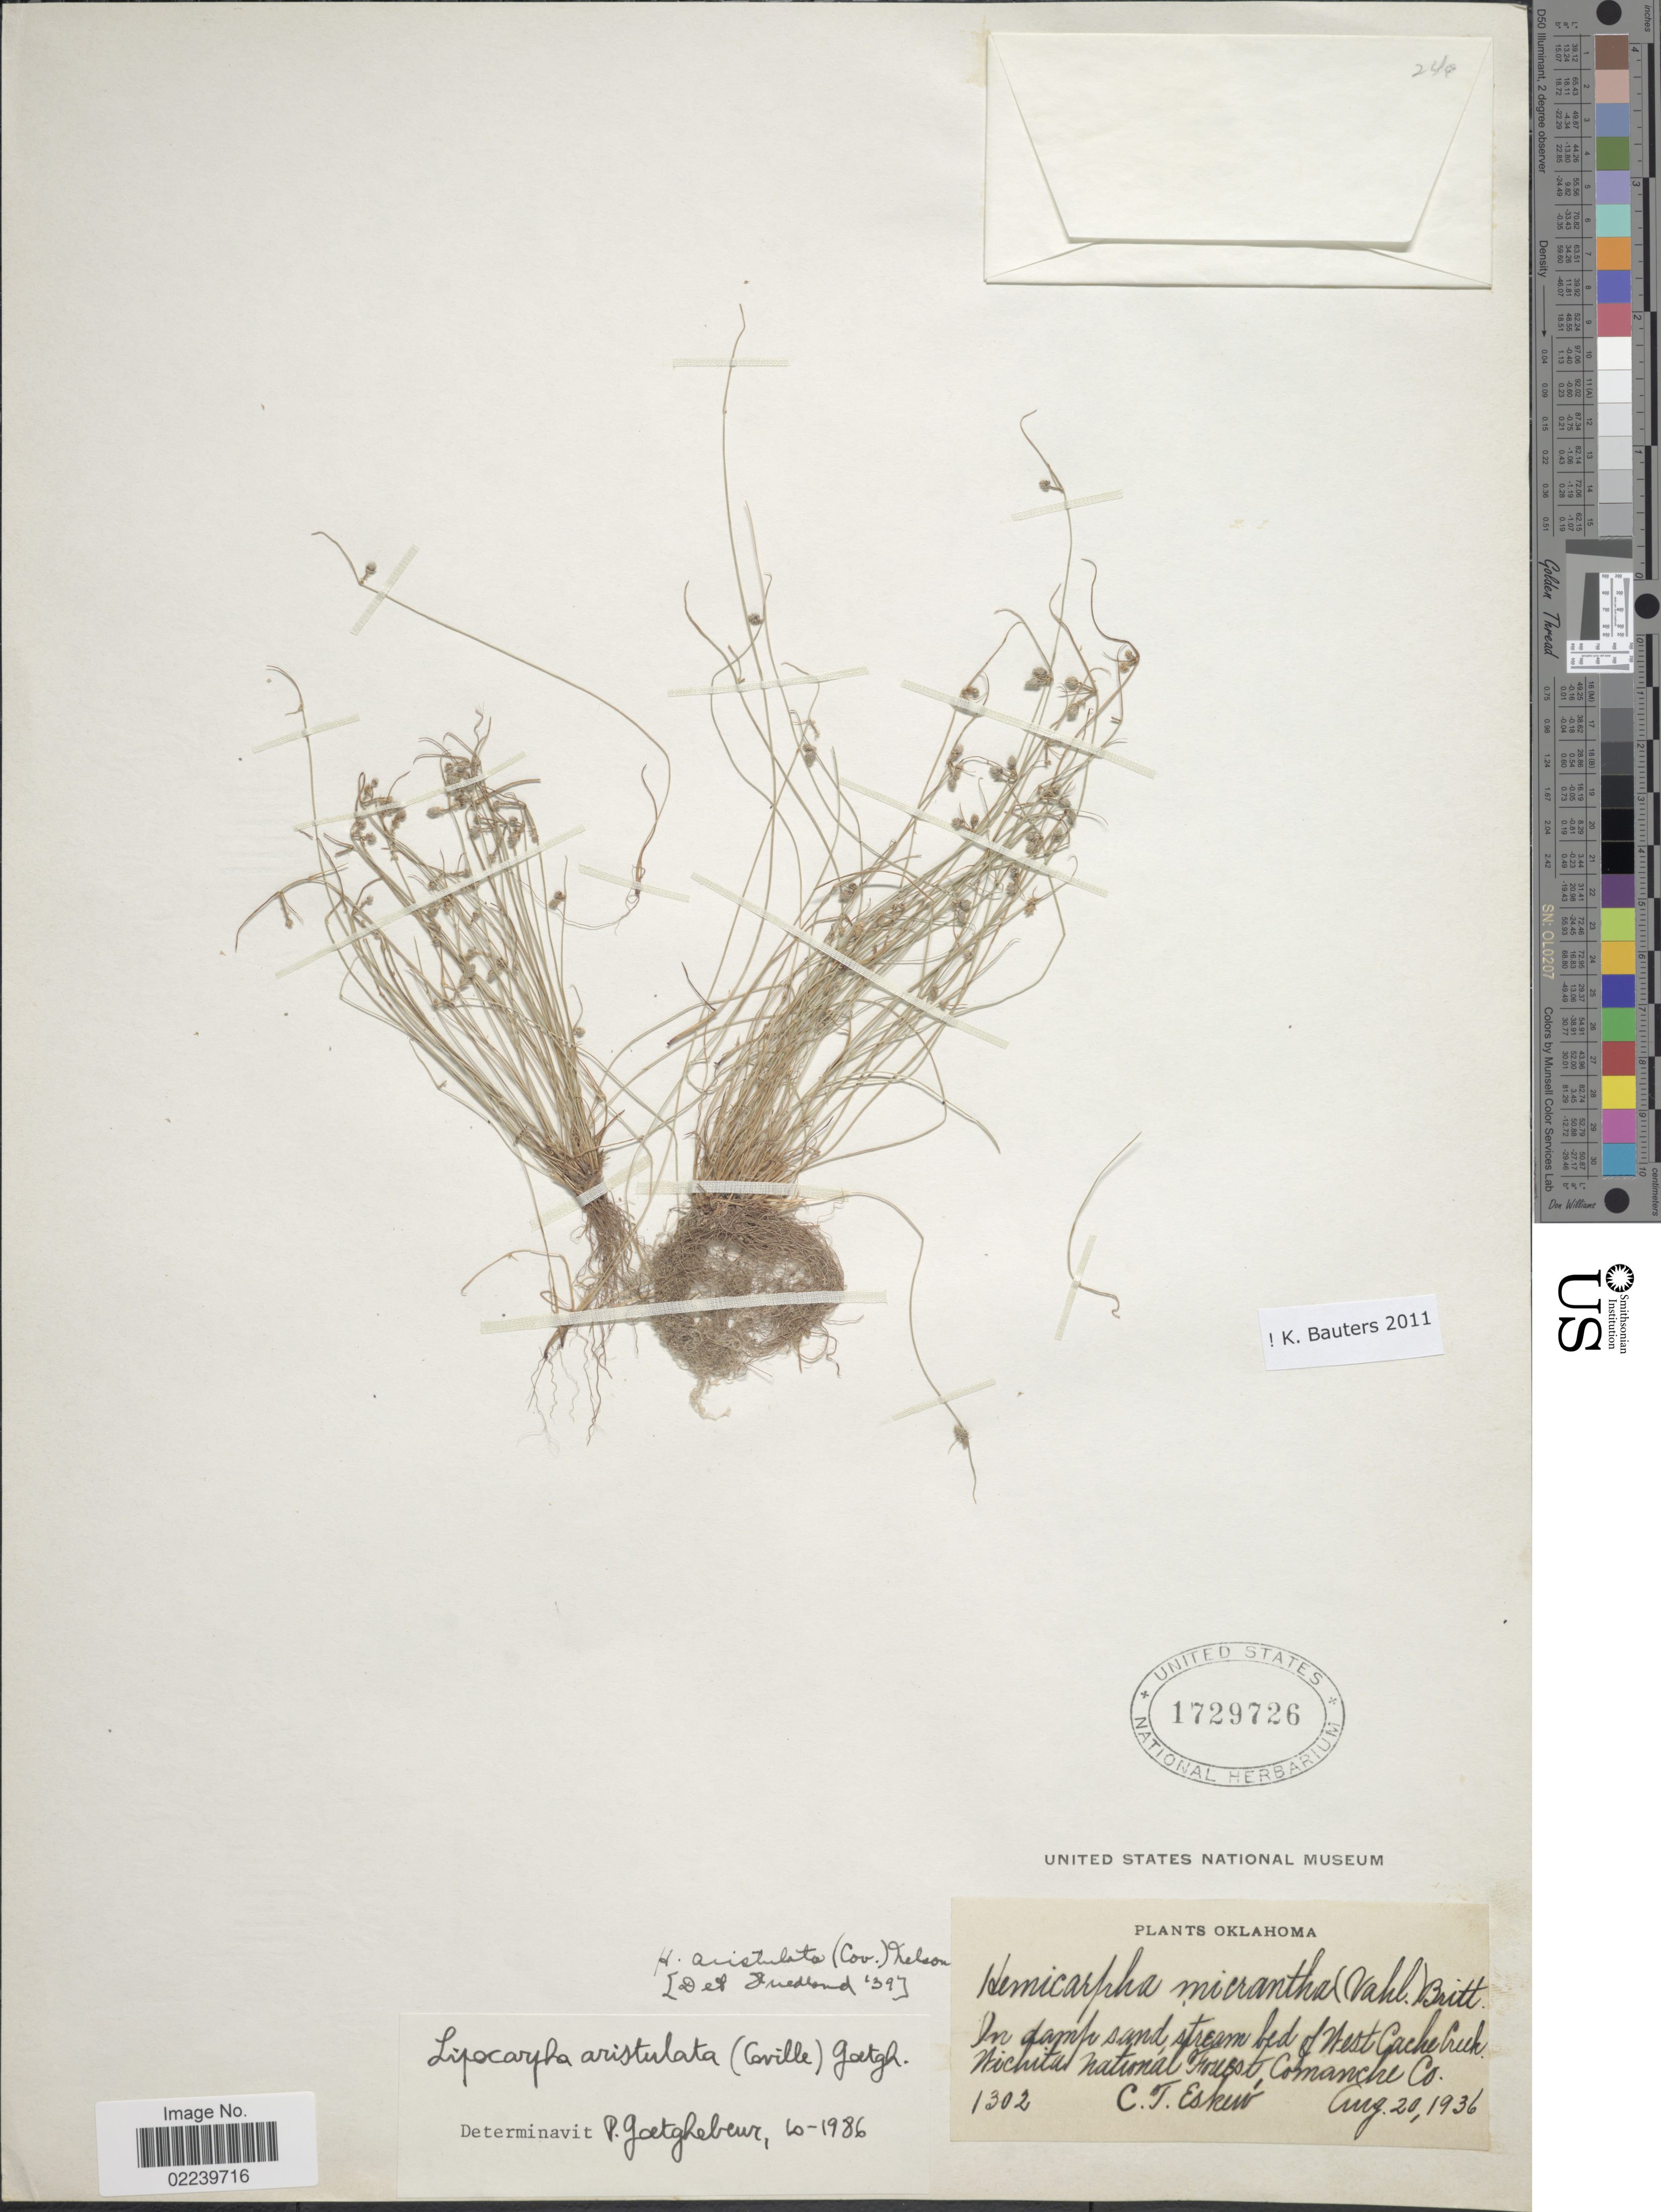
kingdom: Plantae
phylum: Tracheophyta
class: Liliopsida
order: Poales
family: Cyperaceae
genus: Cyperus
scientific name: Cyperus aristulatus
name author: (Coville) Bauters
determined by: Strong, M. T., (US), Smithsonian Institution - National Museum of Natural History (UNITED STATES)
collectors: C. Eskew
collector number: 1302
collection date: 1936-08-20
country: United States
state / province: Oklahoma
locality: In damp sand stream bed of West Cache Creek, Wichita National Forest, Comanche Co.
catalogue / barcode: US 1729726